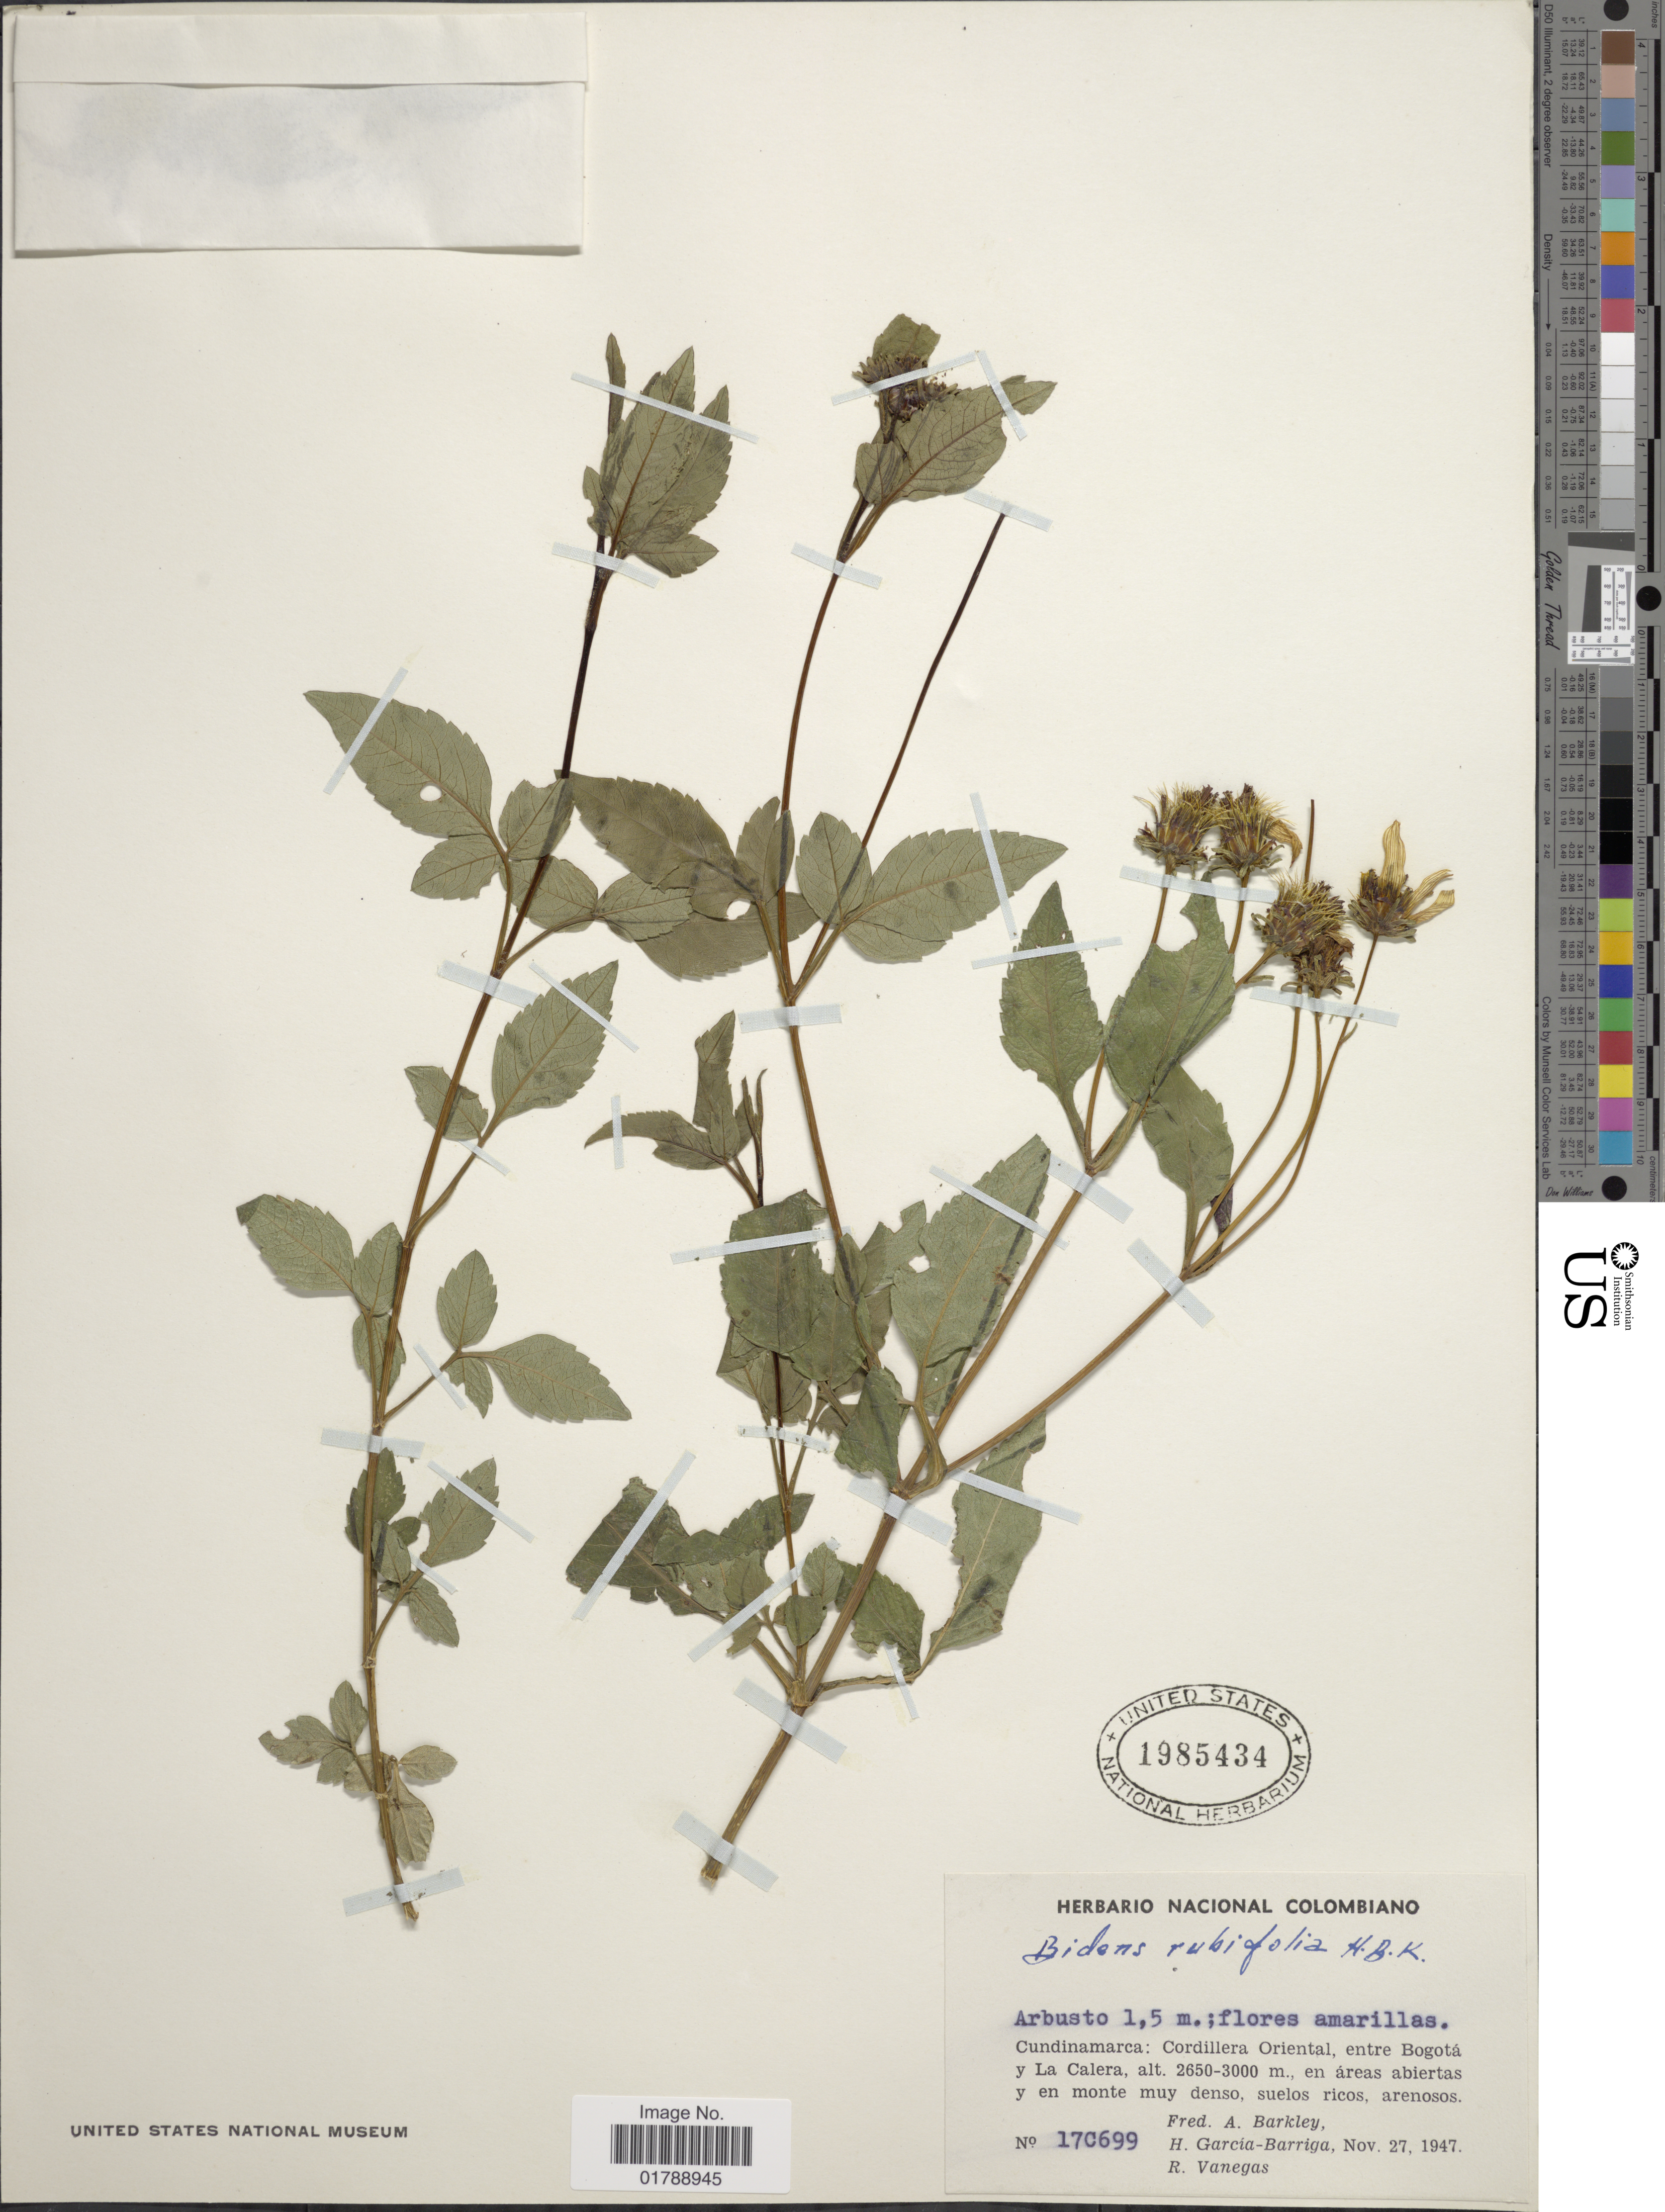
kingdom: Plantae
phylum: Tracheophyta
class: Magnoliopsida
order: Asterales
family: Asteraceae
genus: Bidens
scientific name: Bidens rubifolia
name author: Kunth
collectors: F. A. Barkley, H. García Barriga & R. Vanegas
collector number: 170699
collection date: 1947-11-27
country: Colombia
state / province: Cundinamarca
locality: Cordillera Oriental, entre Bogotá y La Calera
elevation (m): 2650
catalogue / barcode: US 1985434